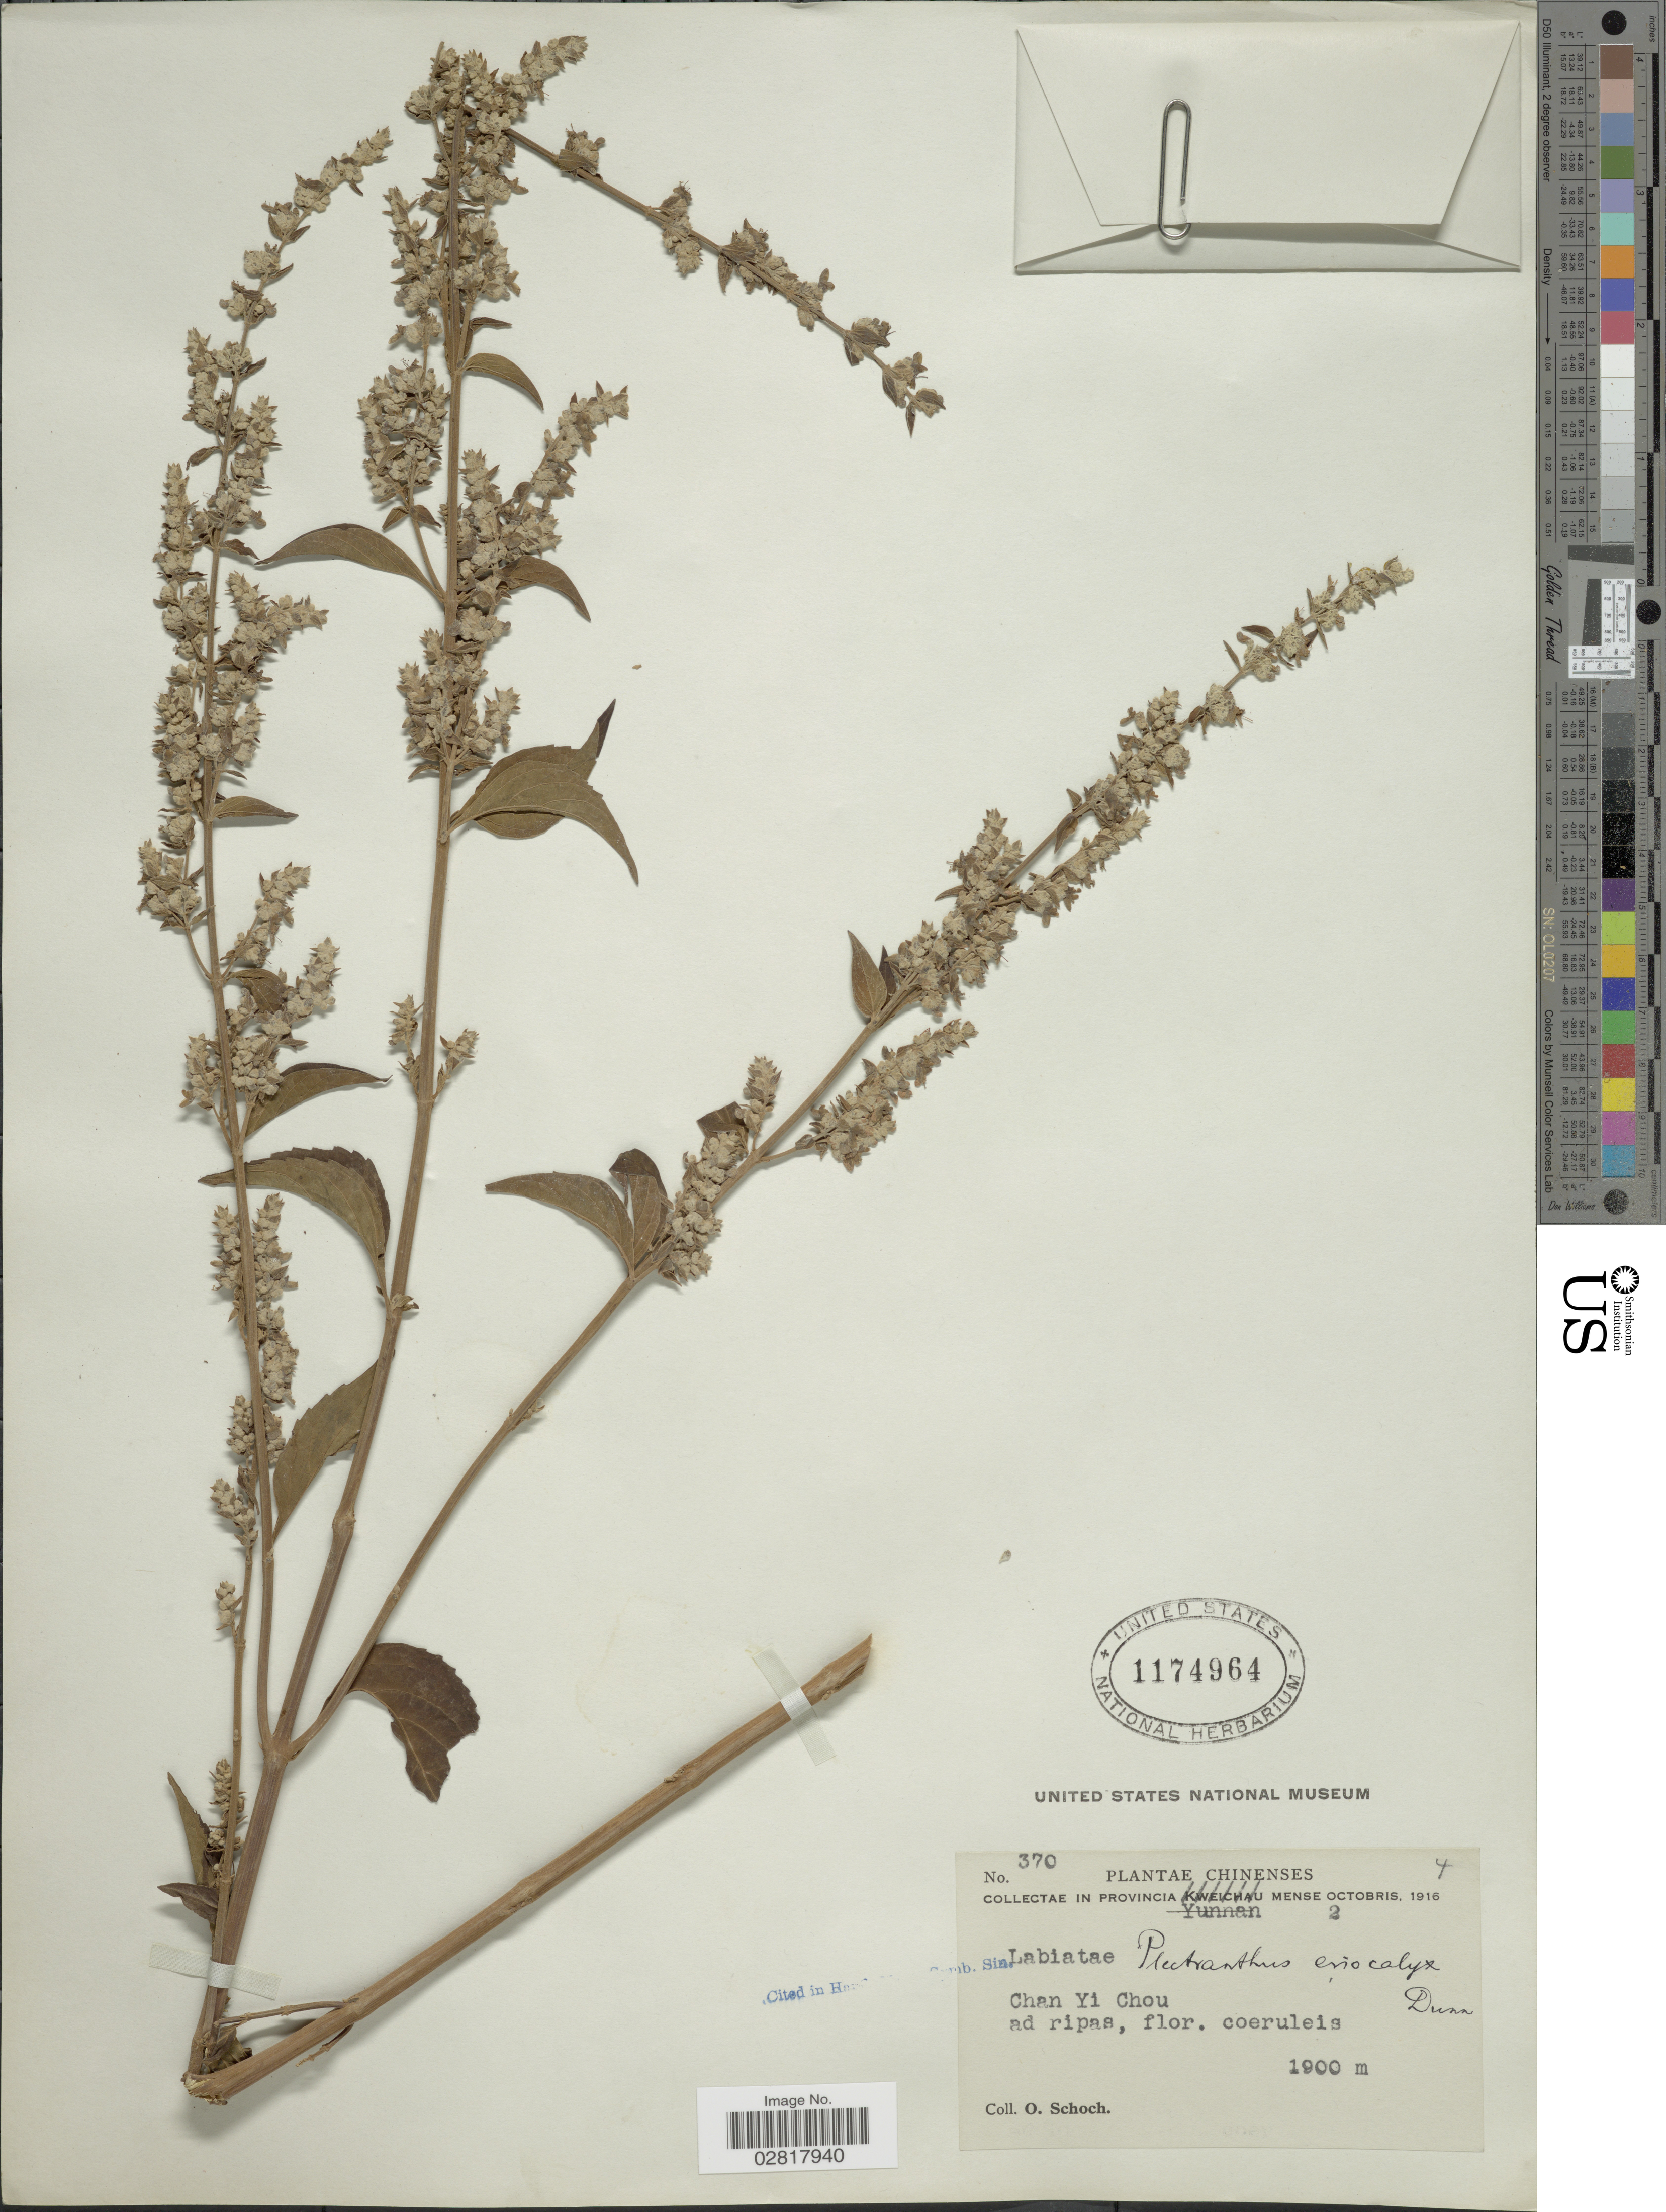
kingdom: Plantae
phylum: Tracheophyta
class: Magnoliopsida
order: Lamiales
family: Lamiaceae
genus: Plectranthus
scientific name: Plectranthus eriocalyx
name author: Dunn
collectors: O. Schoch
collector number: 370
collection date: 1916-10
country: China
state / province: Yunnan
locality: Chinenses. Chan Yi Chou.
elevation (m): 1900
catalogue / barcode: US 1174964